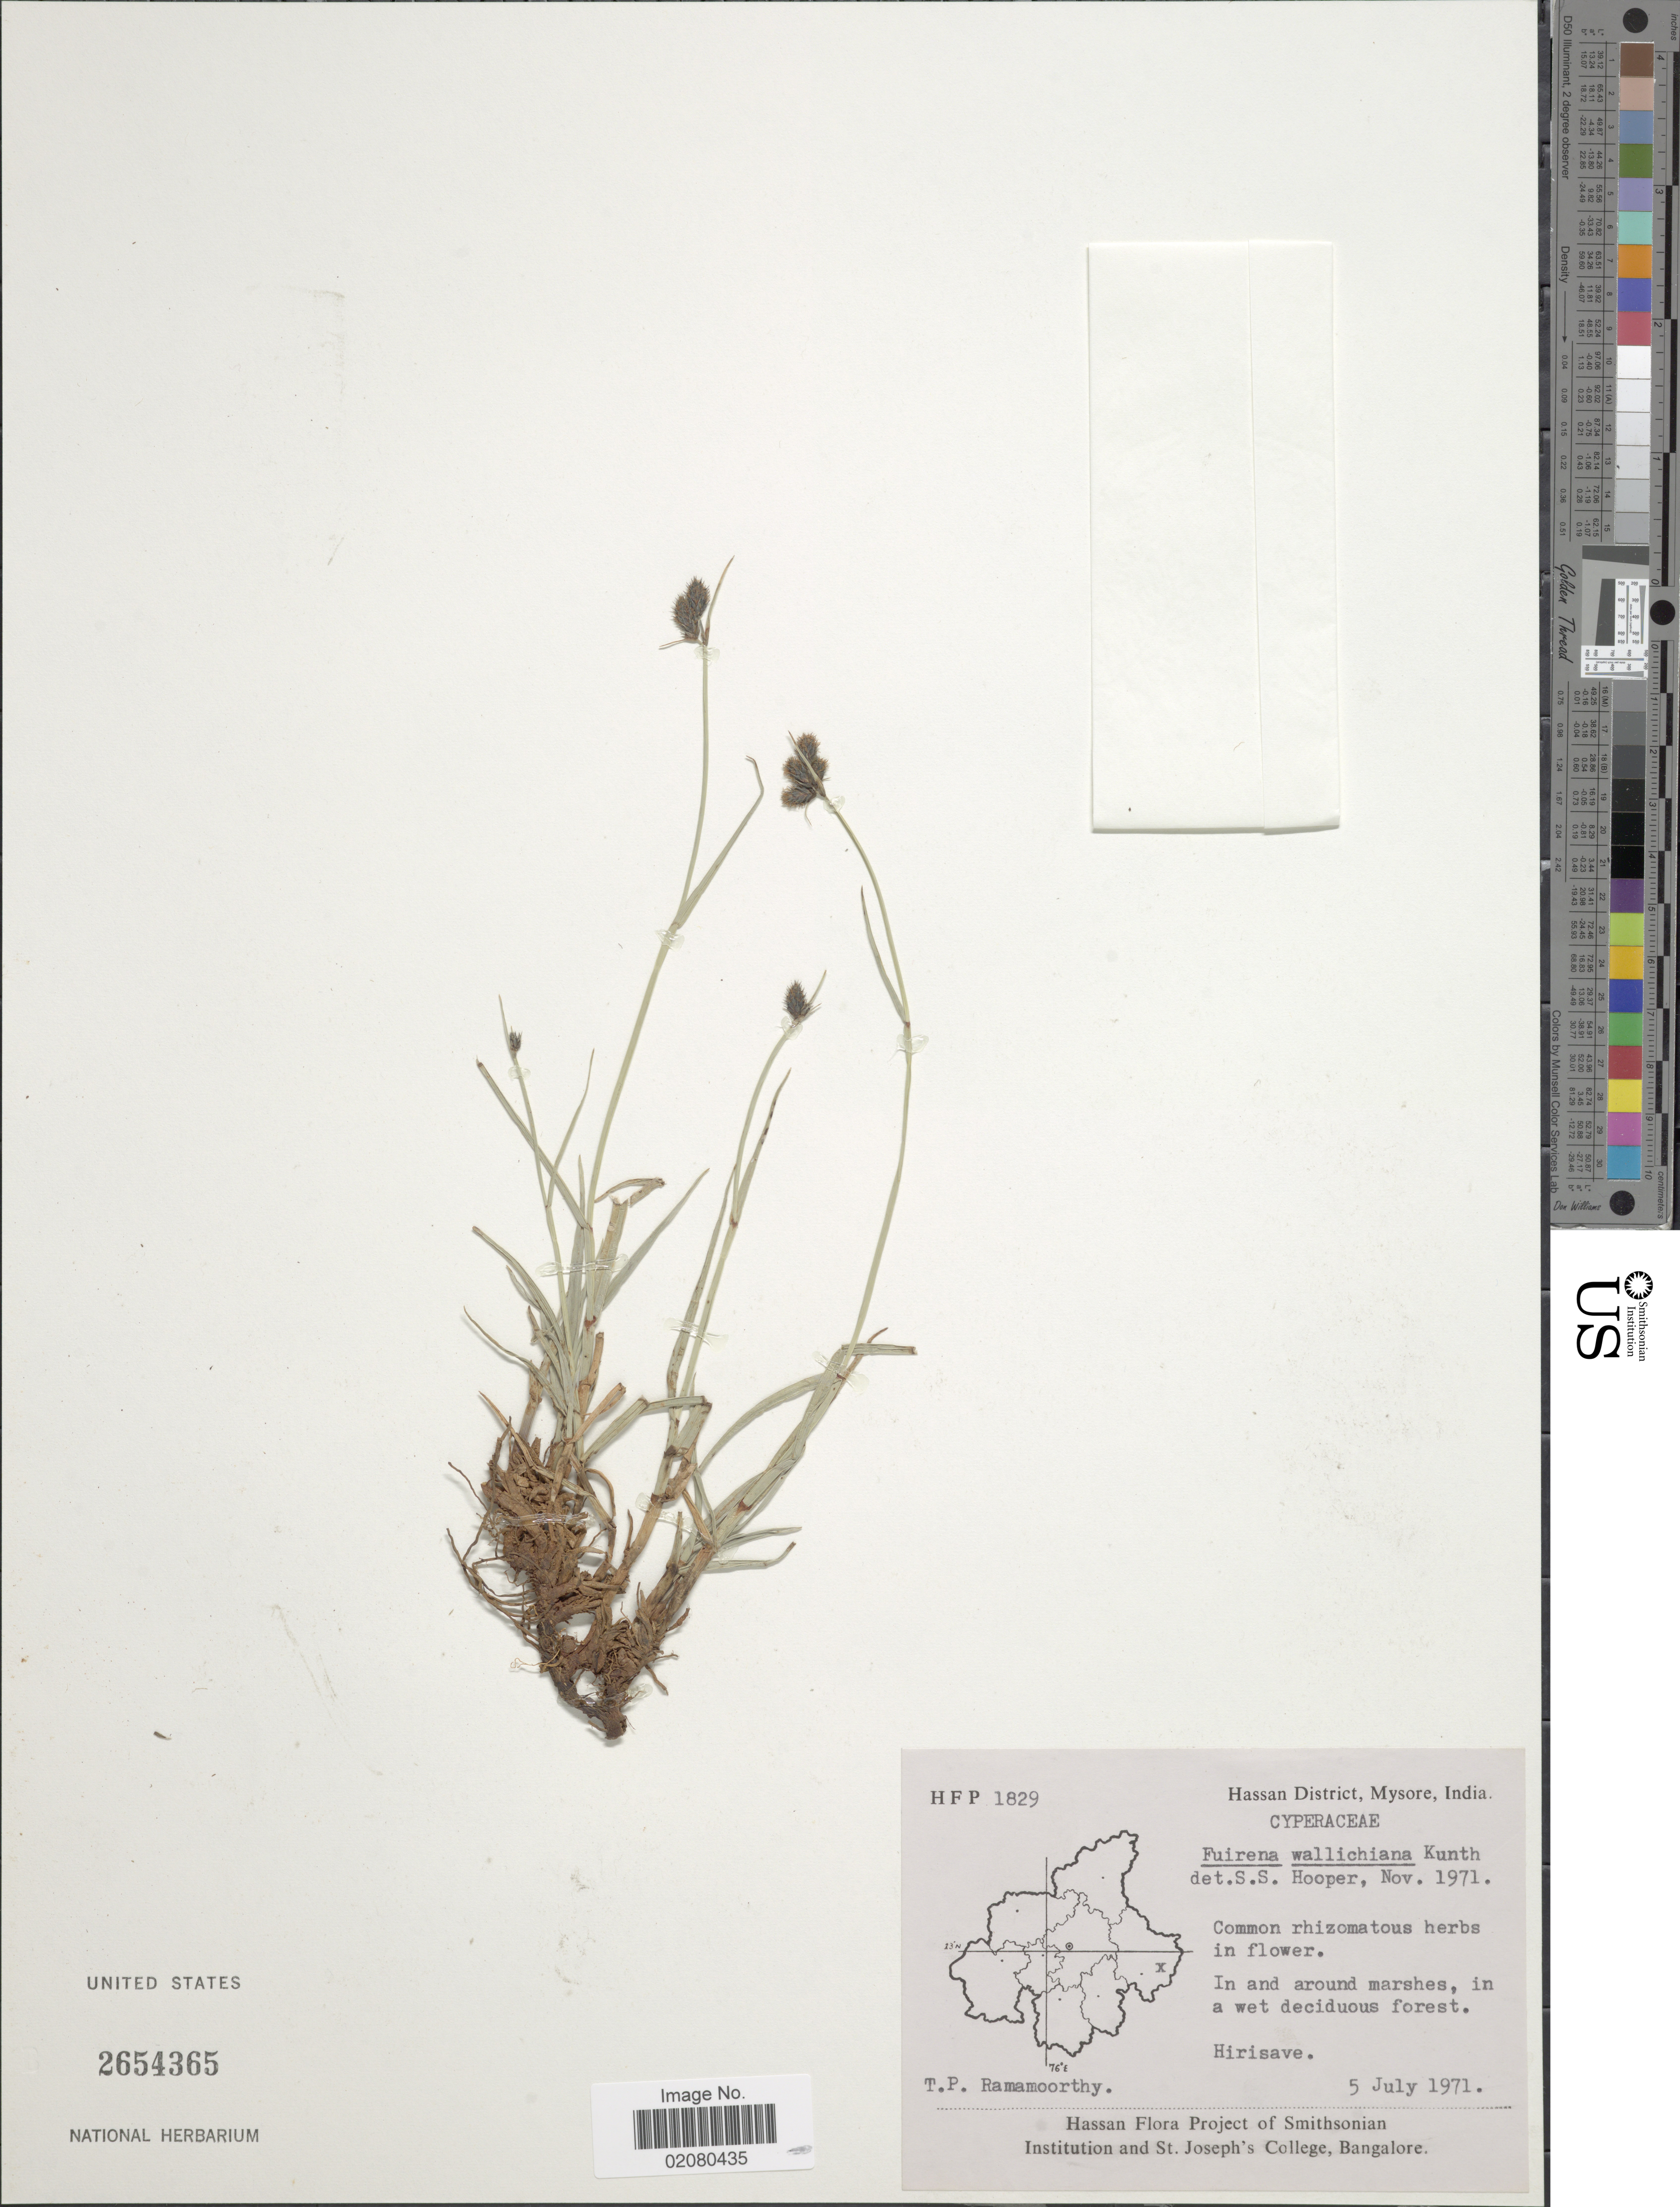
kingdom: Plantae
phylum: Tracheophyta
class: Liliopsida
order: Poales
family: Cyperaceae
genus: Fuirena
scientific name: Fuirena wallichiana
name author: Kunth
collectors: T. P. Ramamoorthy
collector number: HFP 1829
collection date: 1971-07-05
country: India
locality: Hassan District, Mysore, India, in a wet deciduous forest, Hirisave.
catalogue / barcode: US 2654365